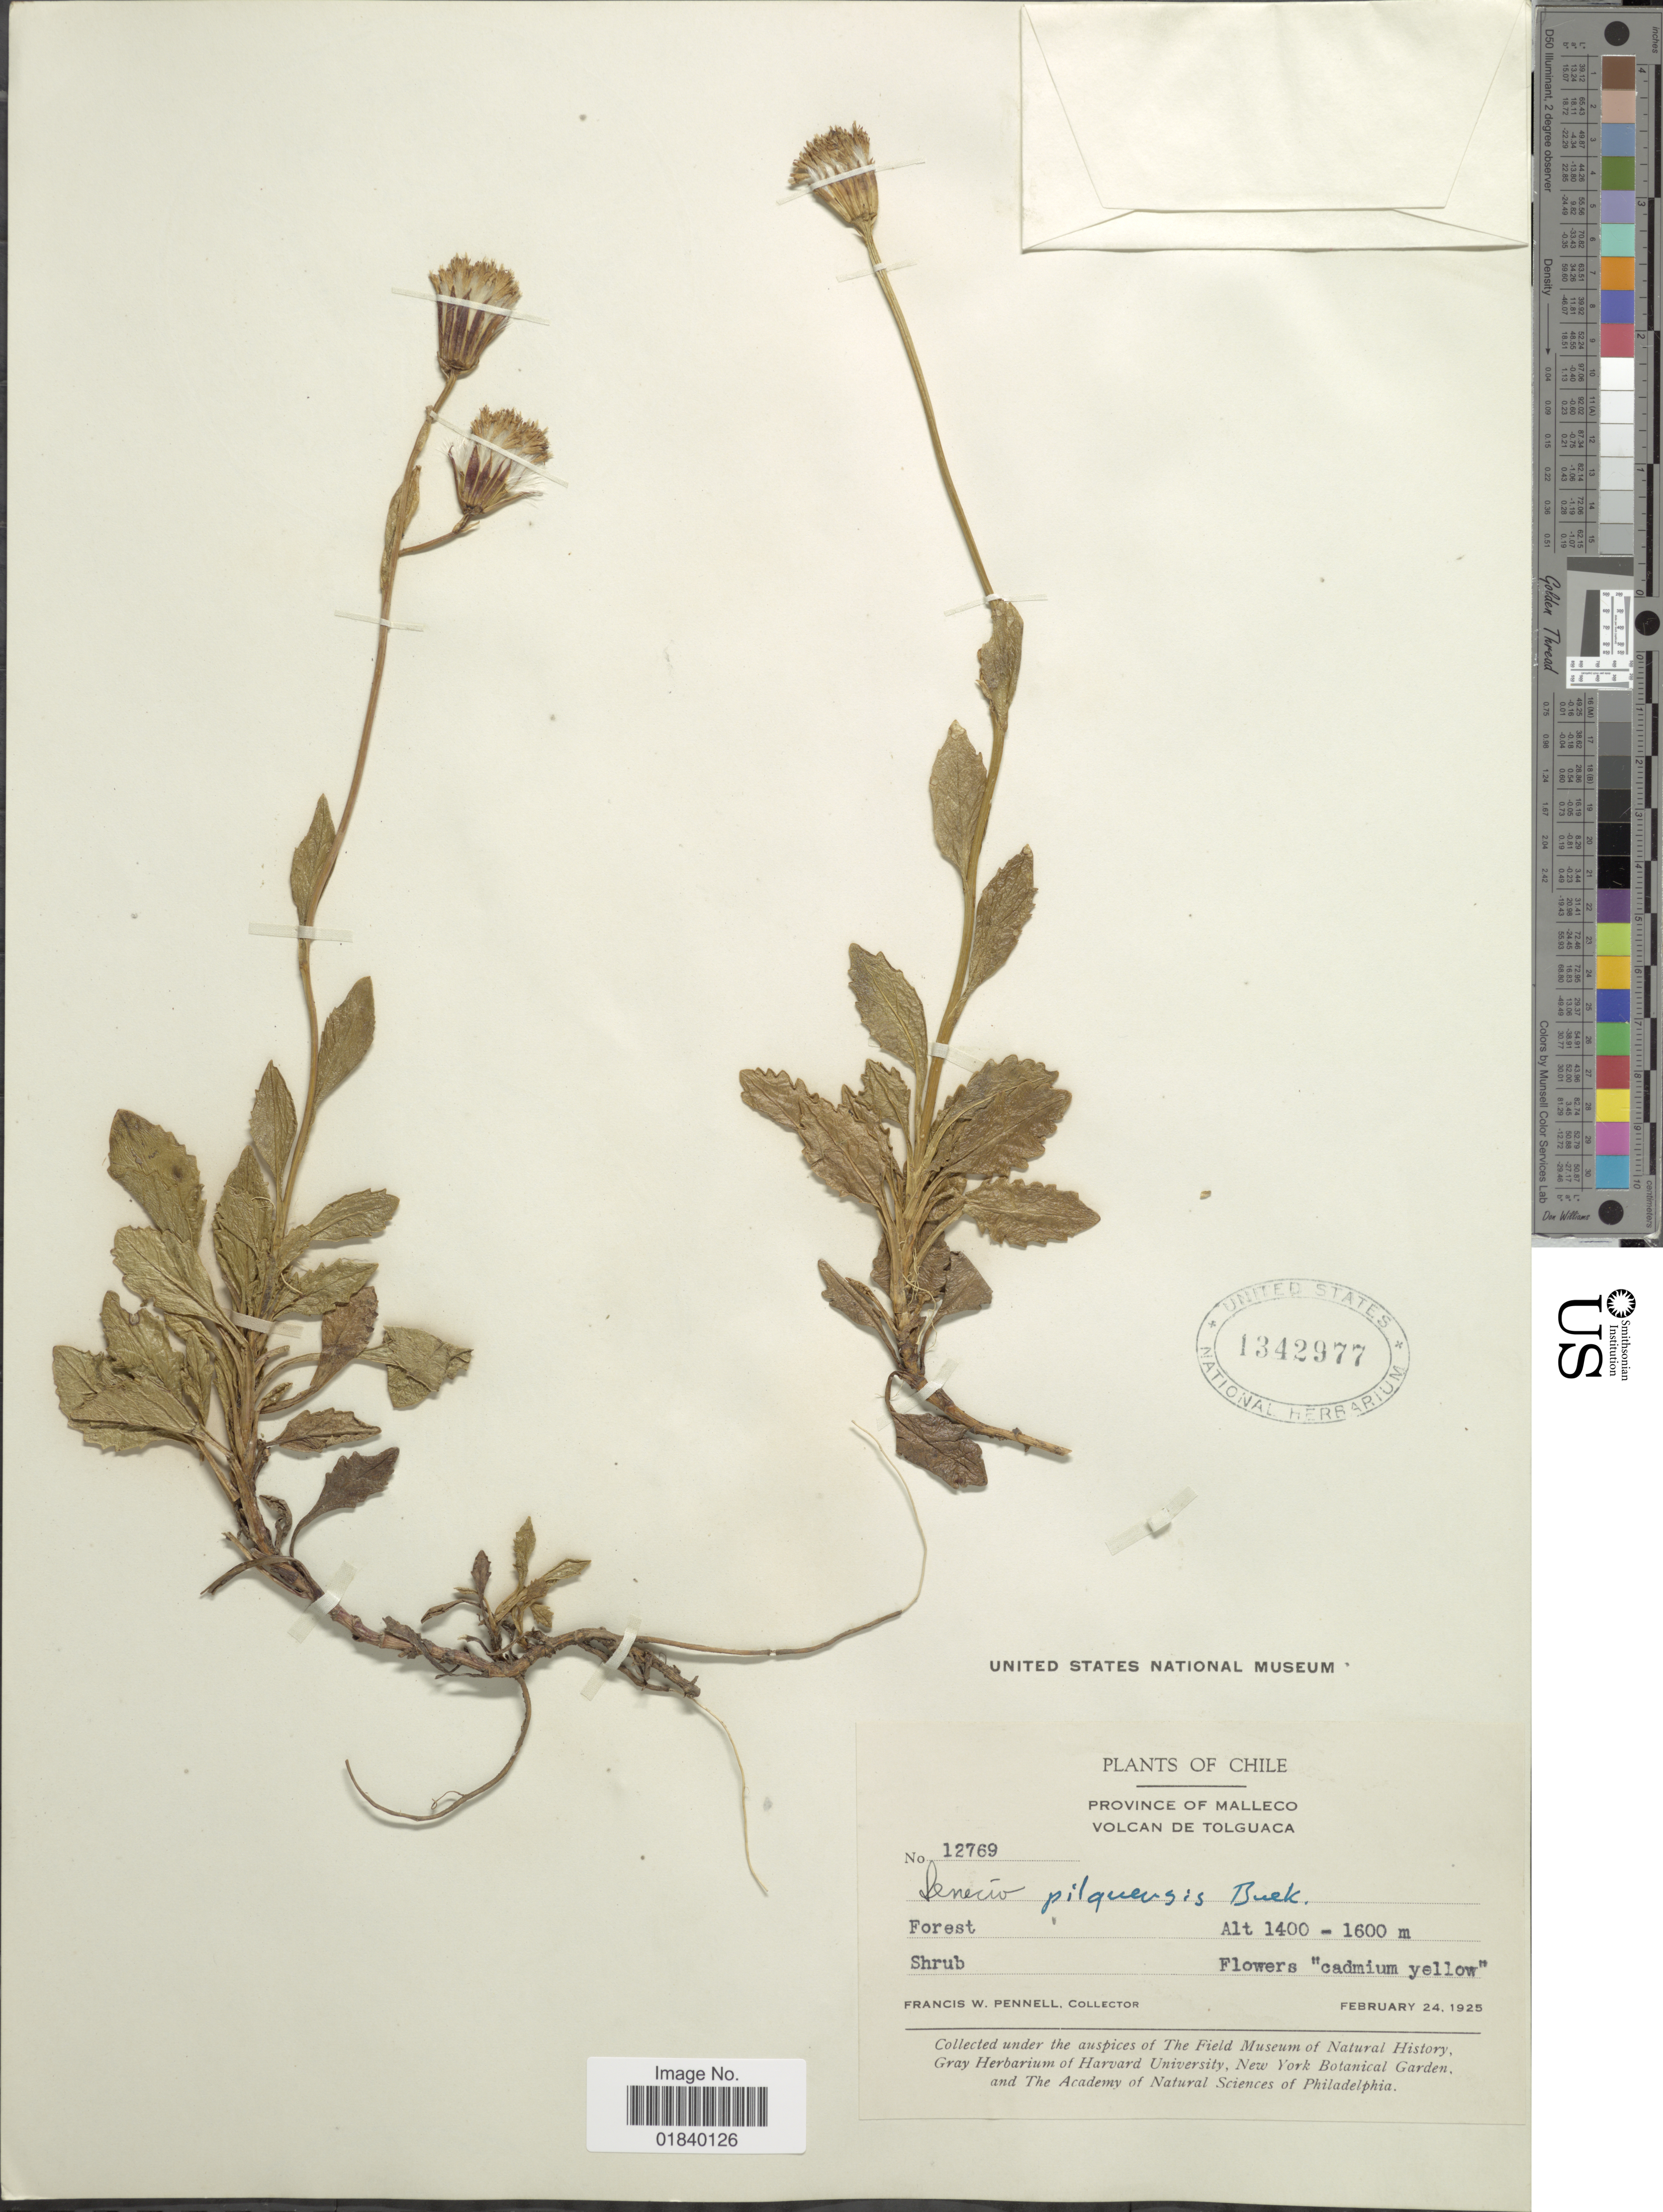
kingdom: Plantae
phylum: Tracheophyta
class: Magnoliopsida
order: Asterales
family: Asteraceae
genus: Senecio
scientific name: Senecio pilquensis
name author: H. Buek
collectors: F. W. Pennell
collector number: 12769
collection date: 1925-02-24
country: Chile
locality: Province of Malleco. Volcan De Tolguaca. Forest.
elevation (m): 1400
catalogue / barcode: US 1342977